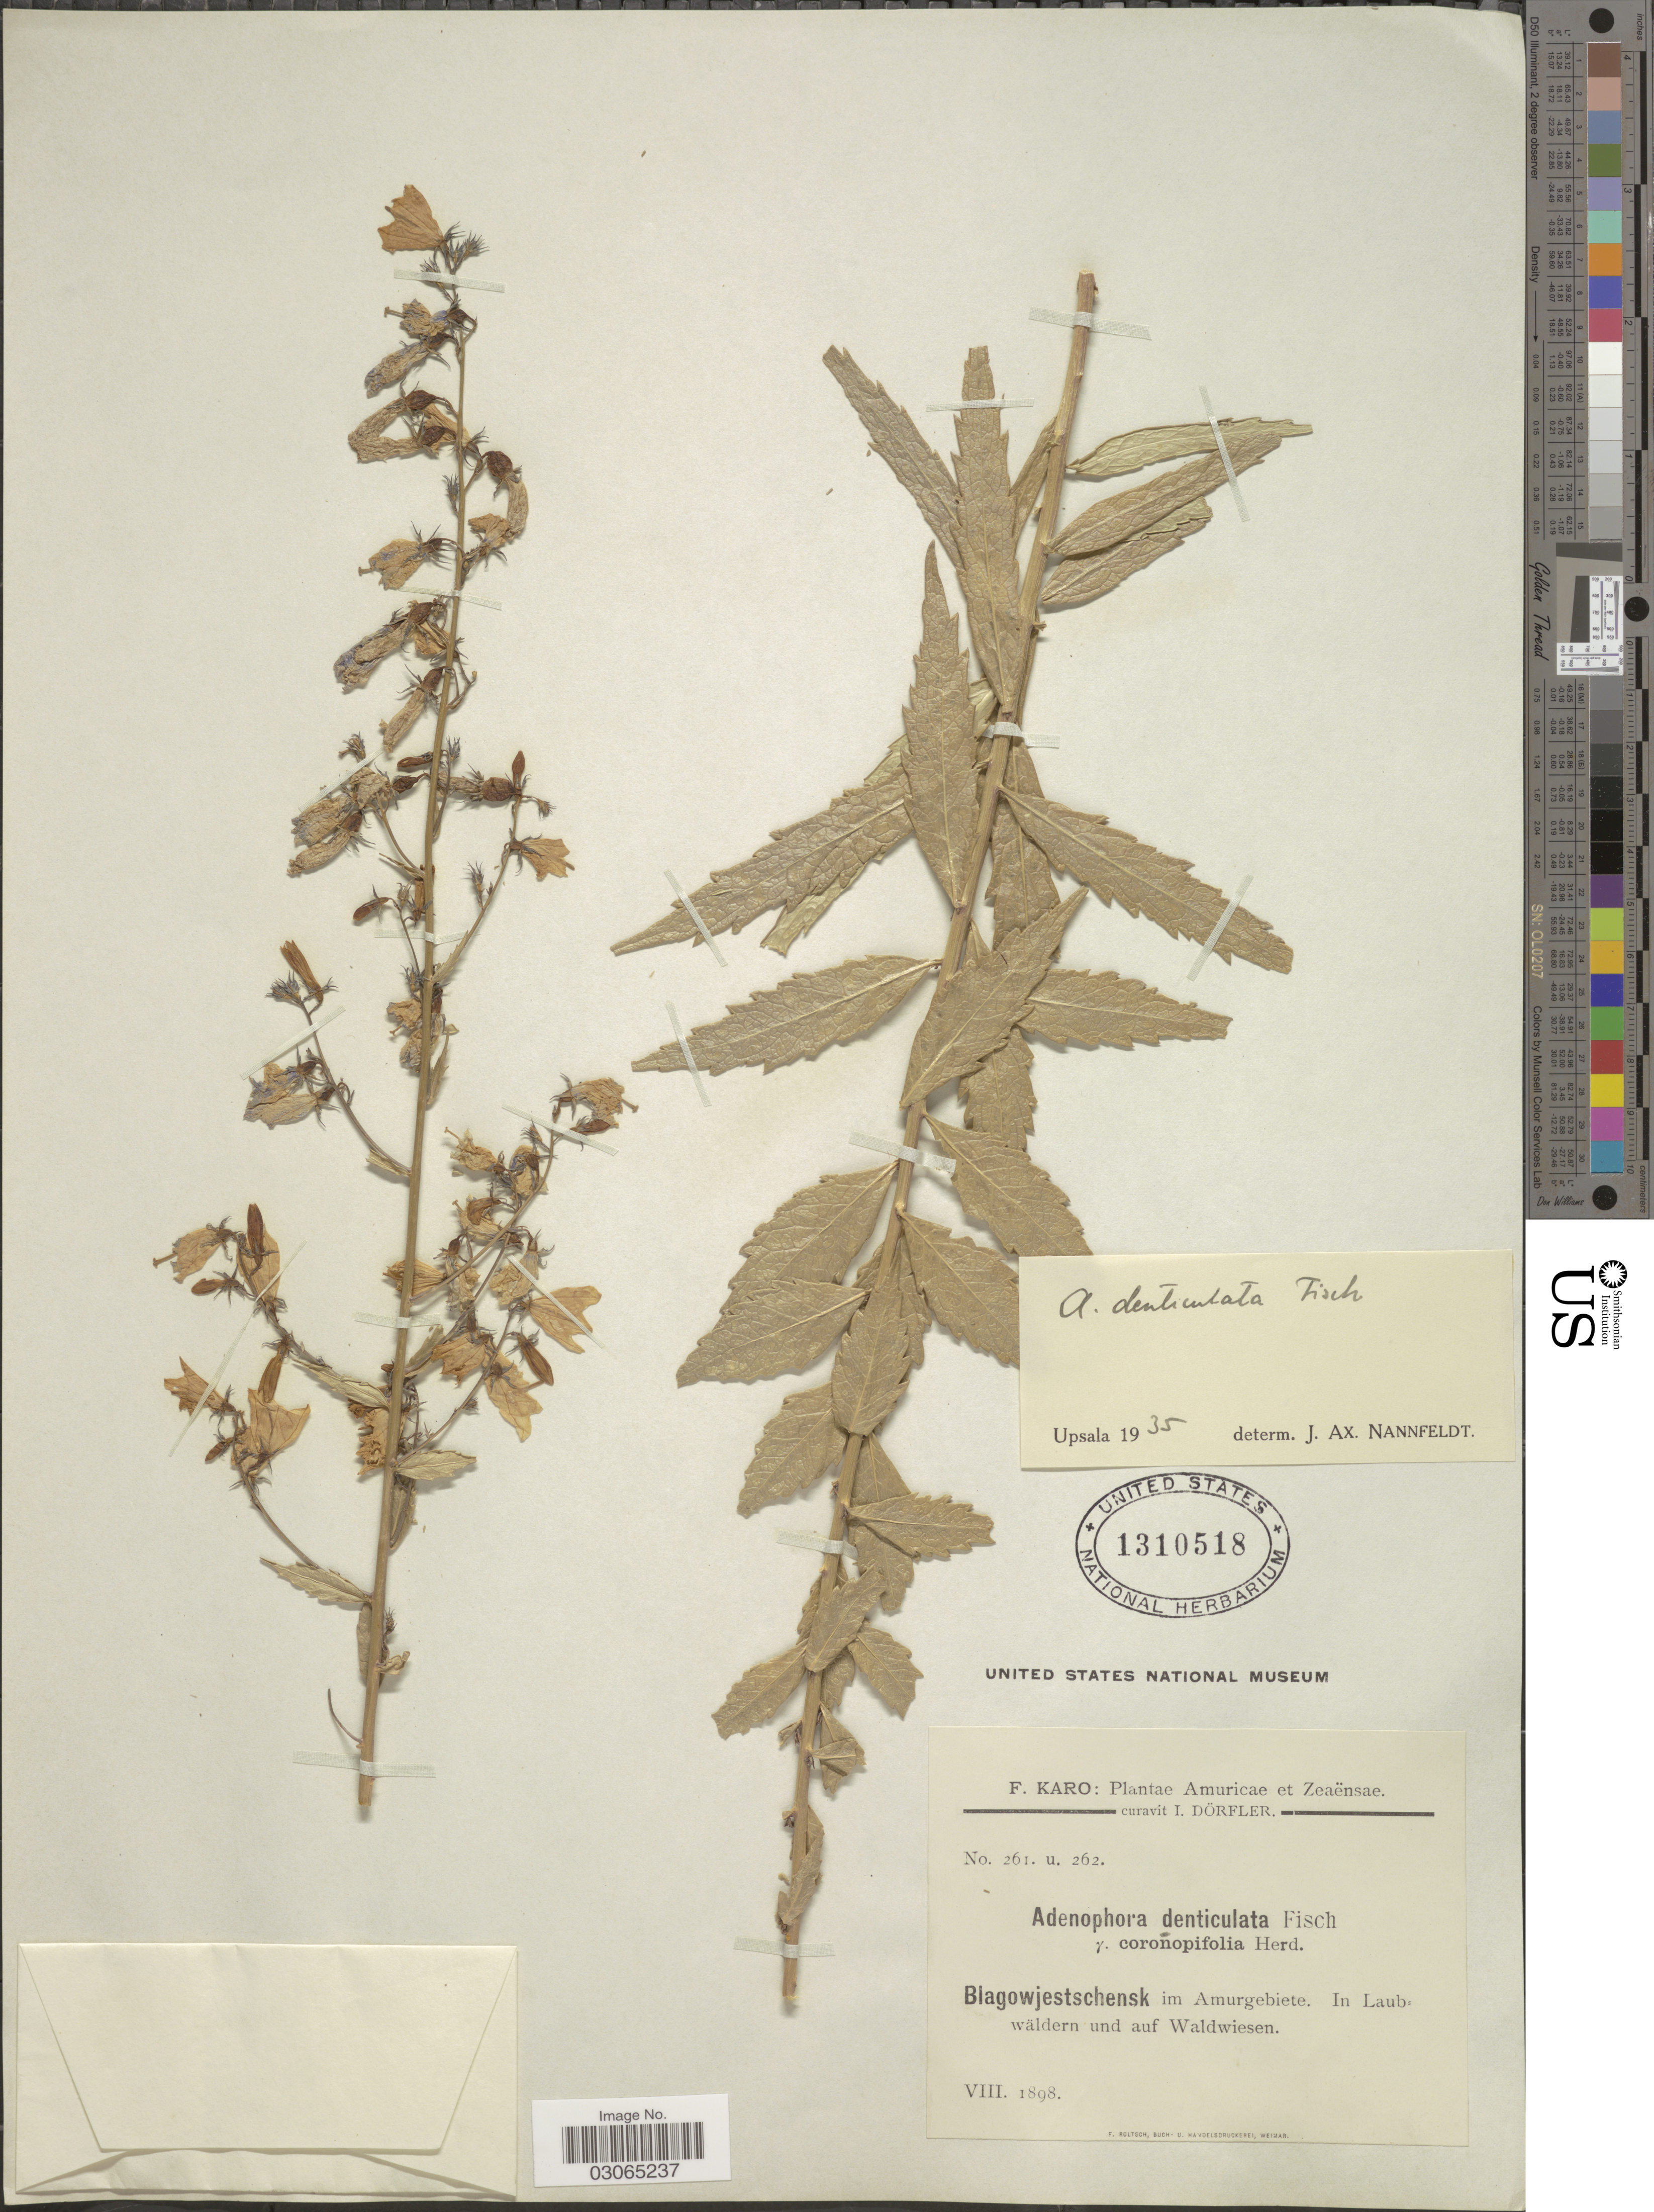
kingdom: Plantae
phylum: Tracheophyta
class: Magnoliopsida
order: Asterales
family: Campanulaceae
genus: Adenophora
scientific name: Adenophora denticulata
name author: Fisch.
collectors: F. Karo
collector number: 261/262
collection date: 1898-08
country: Russian Federation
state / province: Amur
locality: Blagowjestschensk im Amurgebiete.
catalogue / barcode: US 1310518